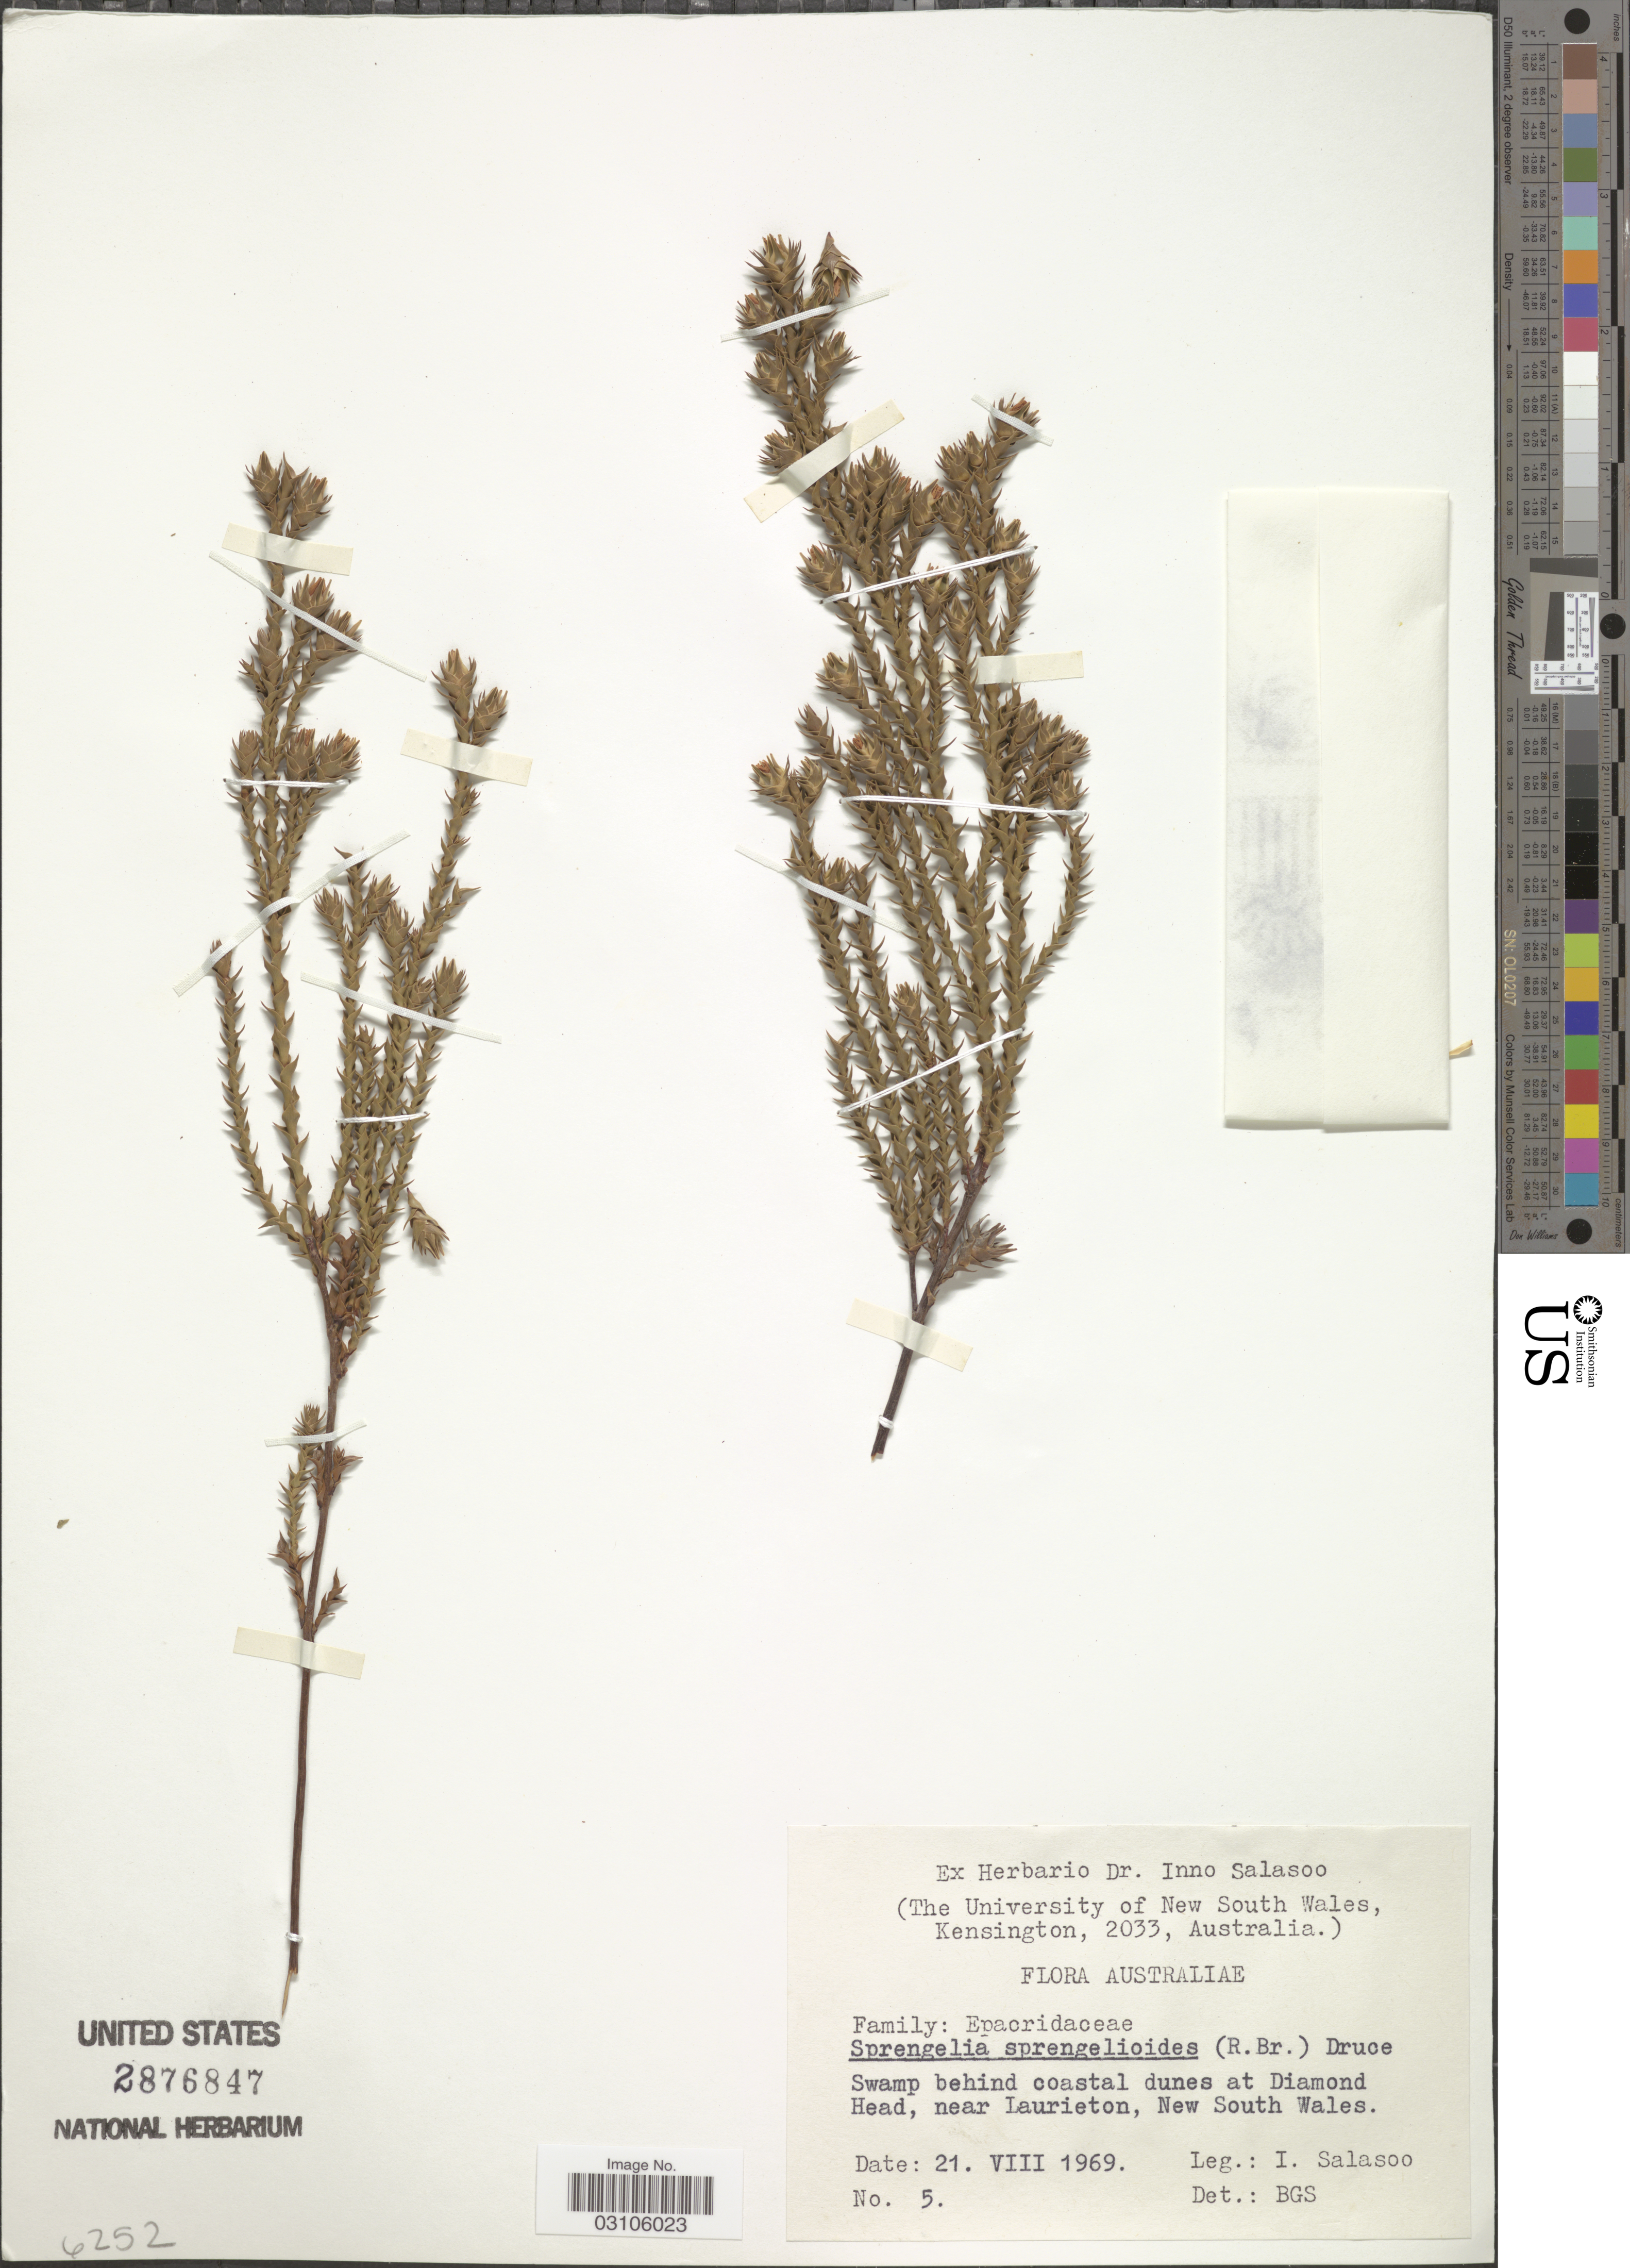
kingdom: Plantae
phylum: Tracheophyta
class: Magnoliopsida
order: Ericales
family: Ericaceae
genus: Sprengelia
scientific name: Sprengelia sprengelioides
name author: Druce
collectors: I. Salasoo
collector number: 5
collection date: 1969-08-21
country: Australia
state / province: New South Wales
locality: Swamp behind coastal dunes at Diamond Head, near Laurieton.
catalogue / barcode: US 2876847